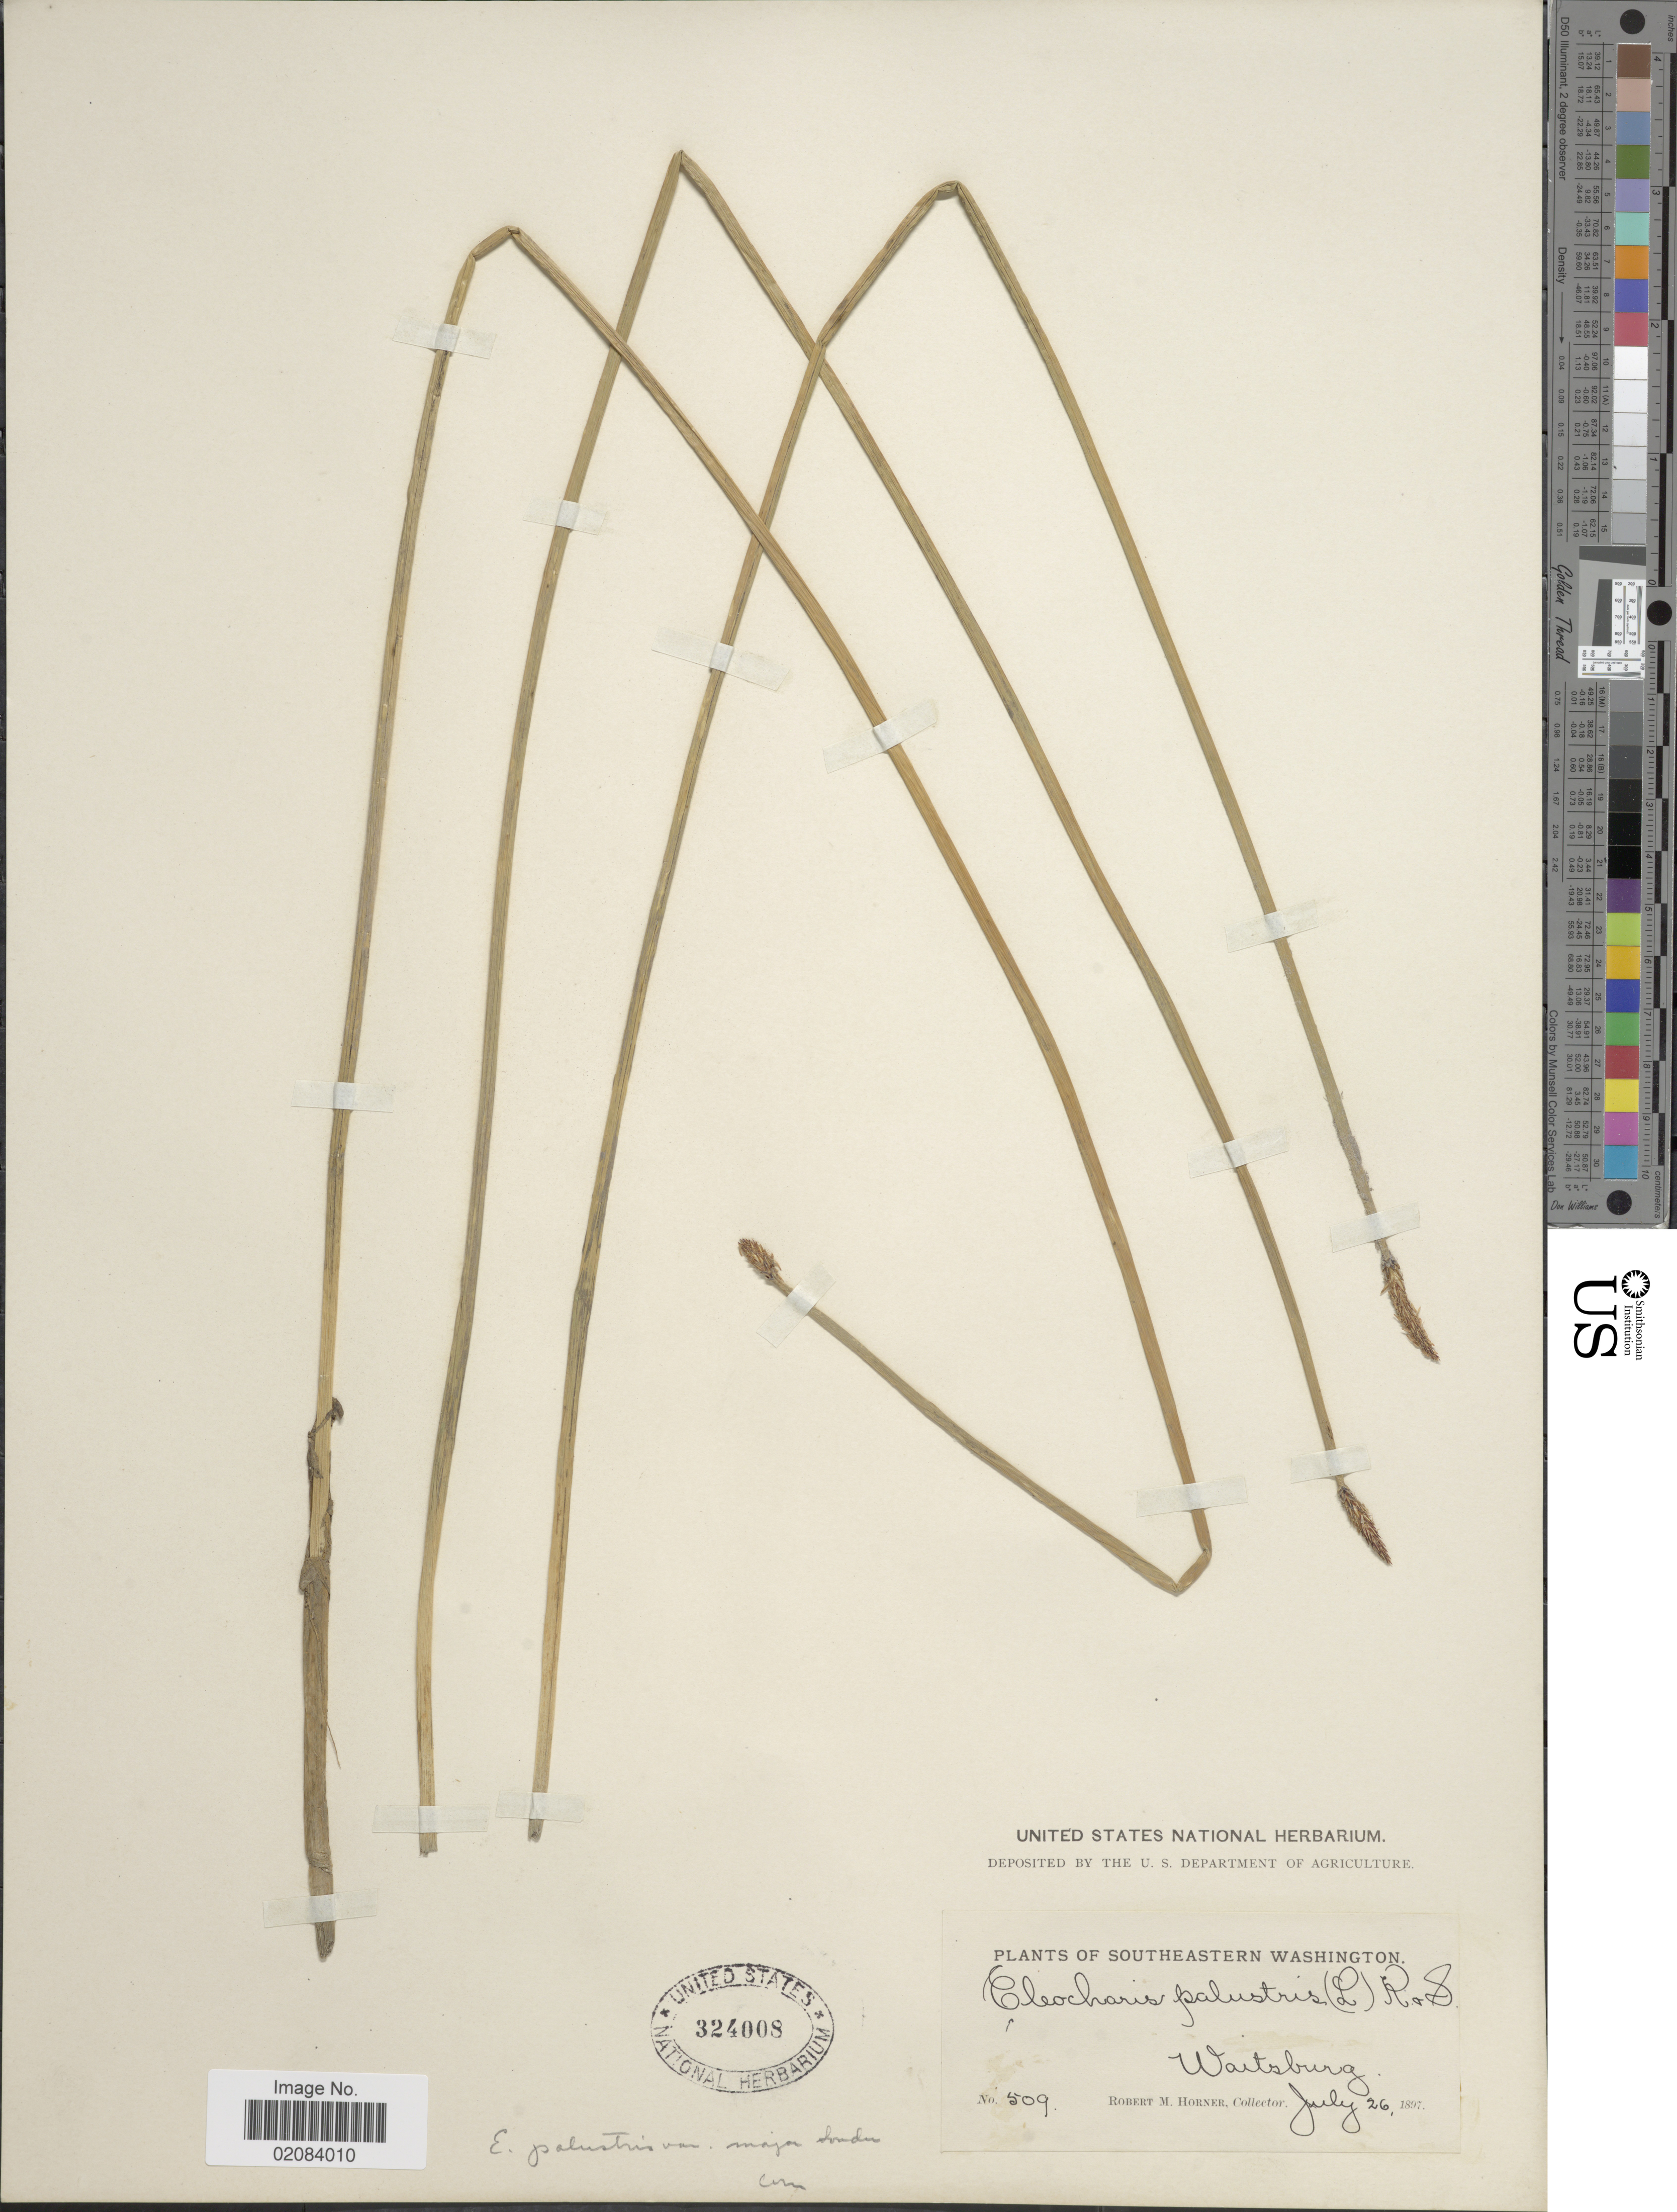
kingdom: Plantae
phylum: Tracheophyta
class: Liliopsida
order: Poales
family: Cyperaceae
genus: Eleocharis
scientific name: Eleocharis palustris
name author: (L.) Roem. & Schult.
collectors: R. Horner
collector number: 509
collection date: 1897-07-26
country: United States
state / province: Washington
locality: Southeastern Washington, Waitsburg.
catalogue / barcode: US 324008